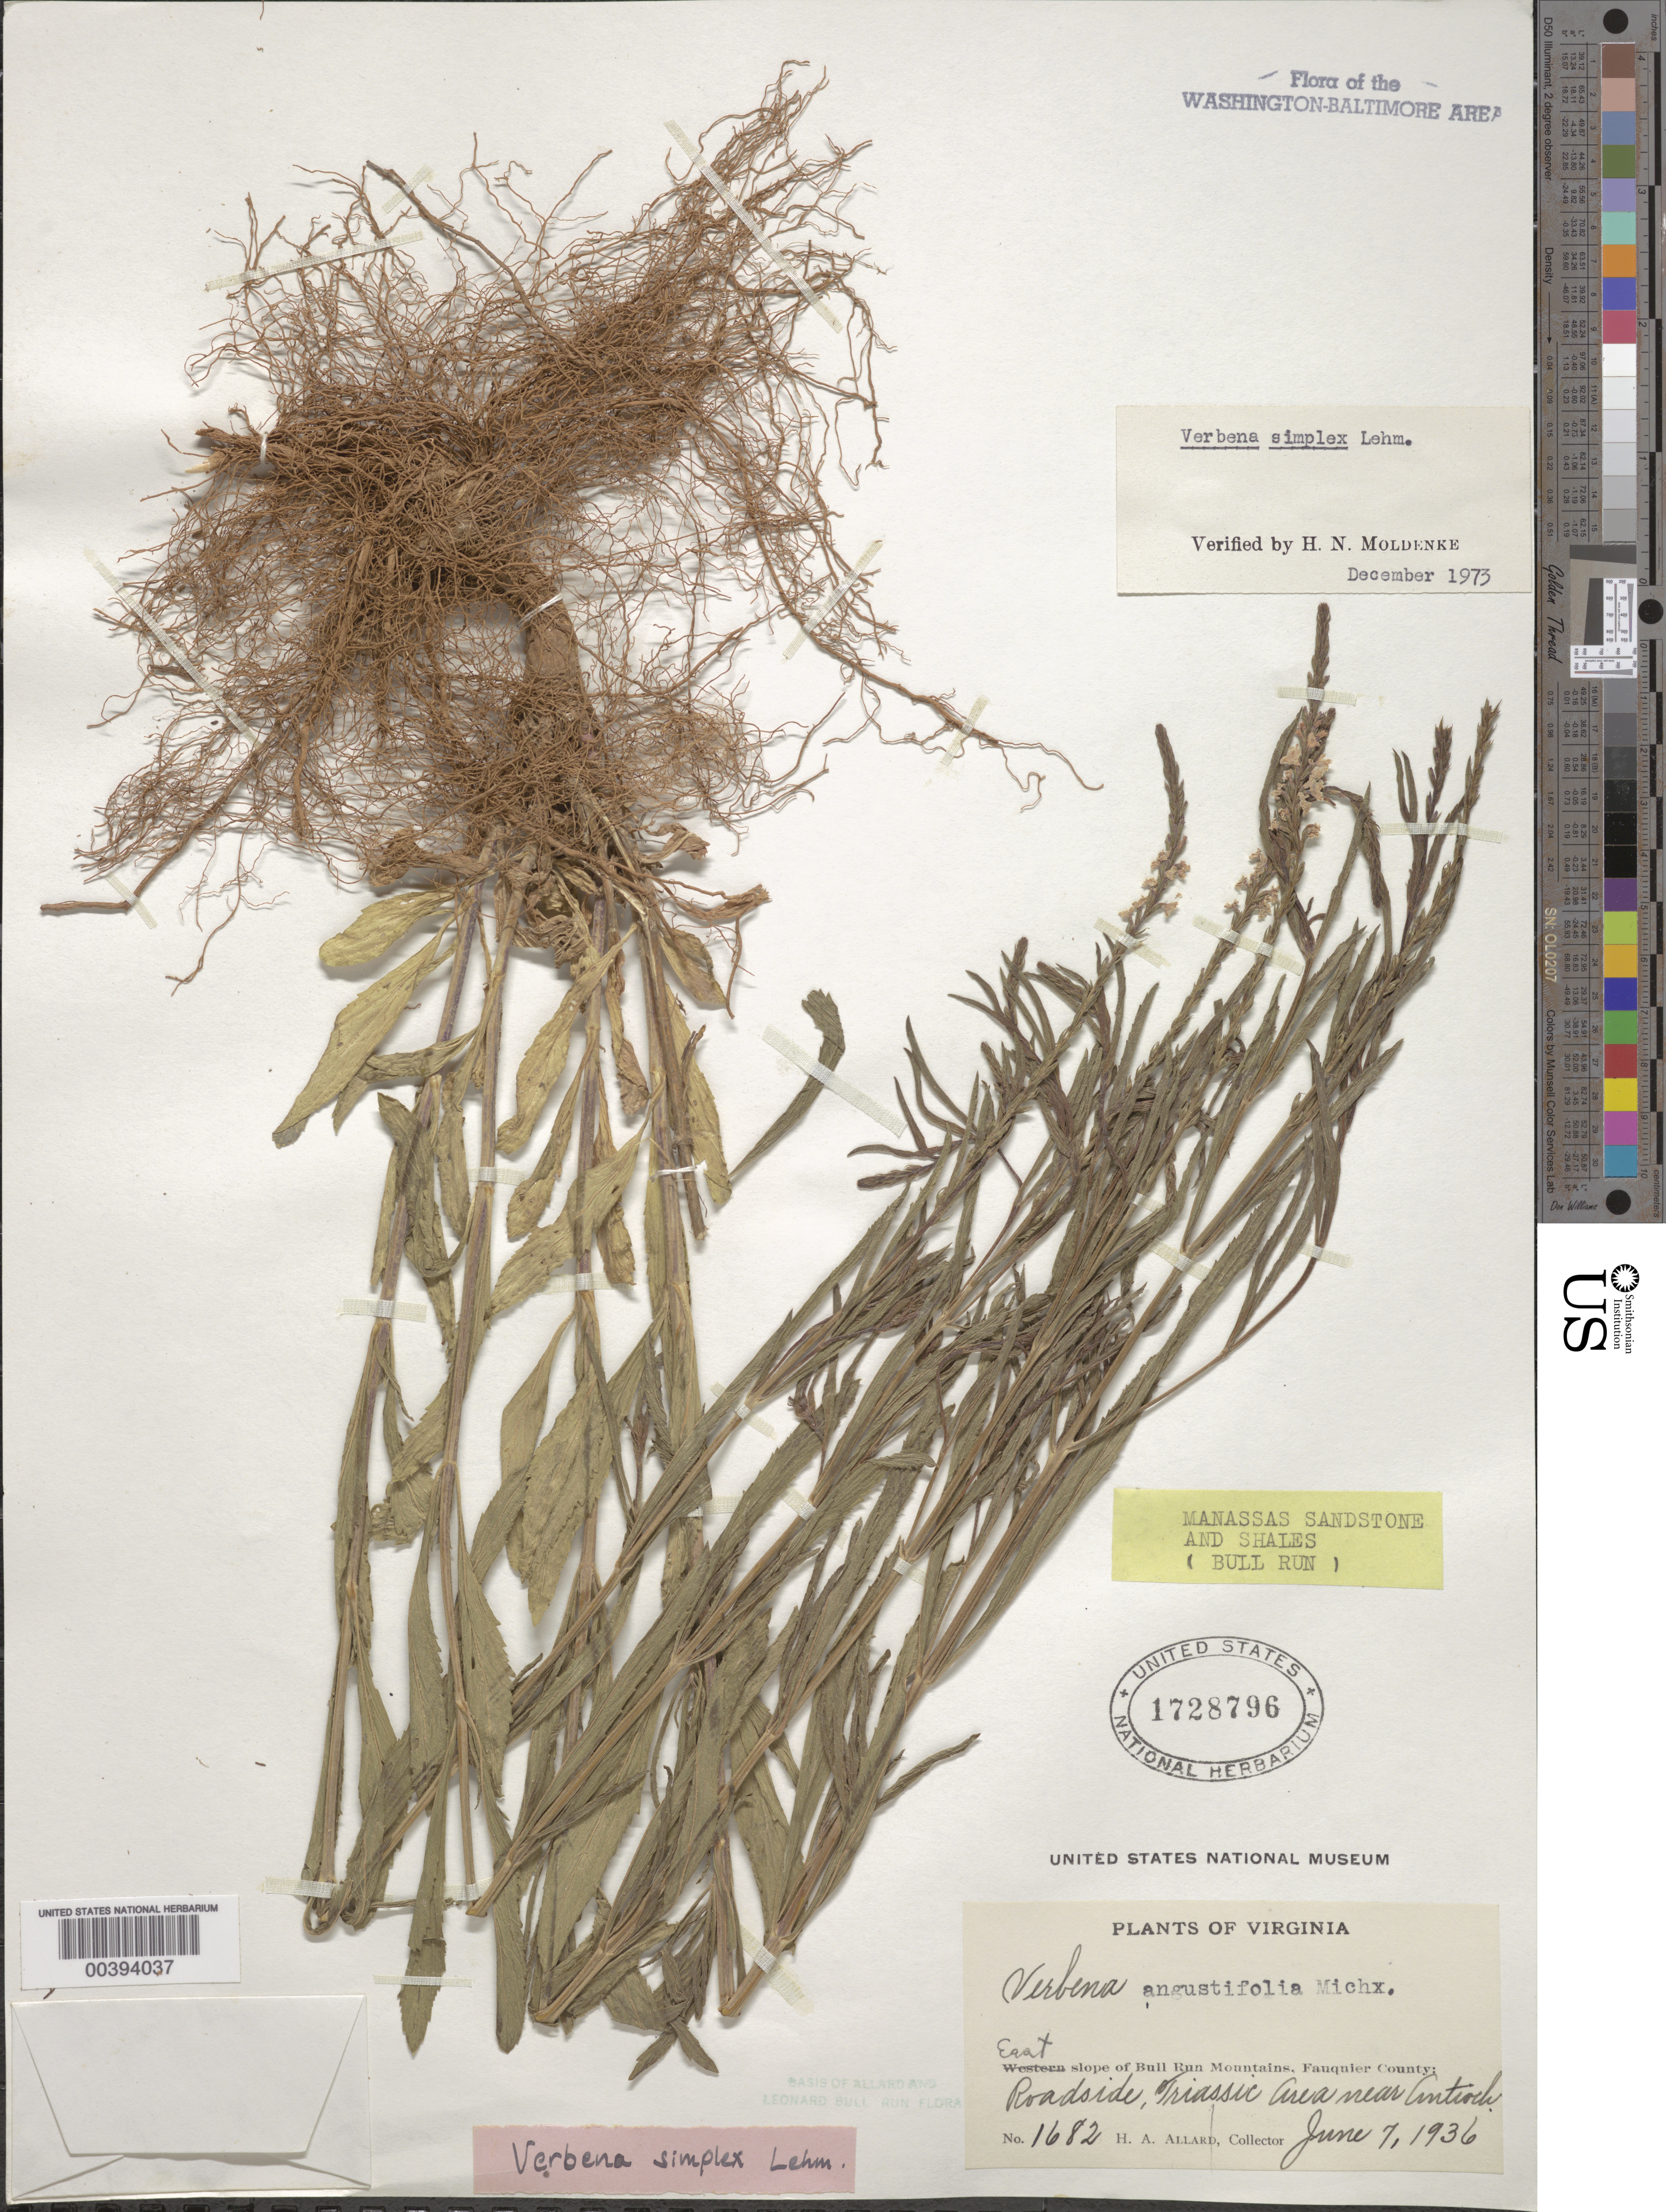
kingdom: Plantae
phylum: Tracheophyta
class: Magnoliopsida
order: Lamiales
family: Verbenaceae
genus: Verbena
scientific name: Verbena simplex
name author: F. Lehm.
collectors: H. A. Allard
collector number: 1682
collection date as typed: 07 Jun 1936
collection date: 1936-06-07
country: United States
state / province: Virginia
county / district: Fauquier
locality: Antioch vicinity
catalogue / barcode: US 1728796